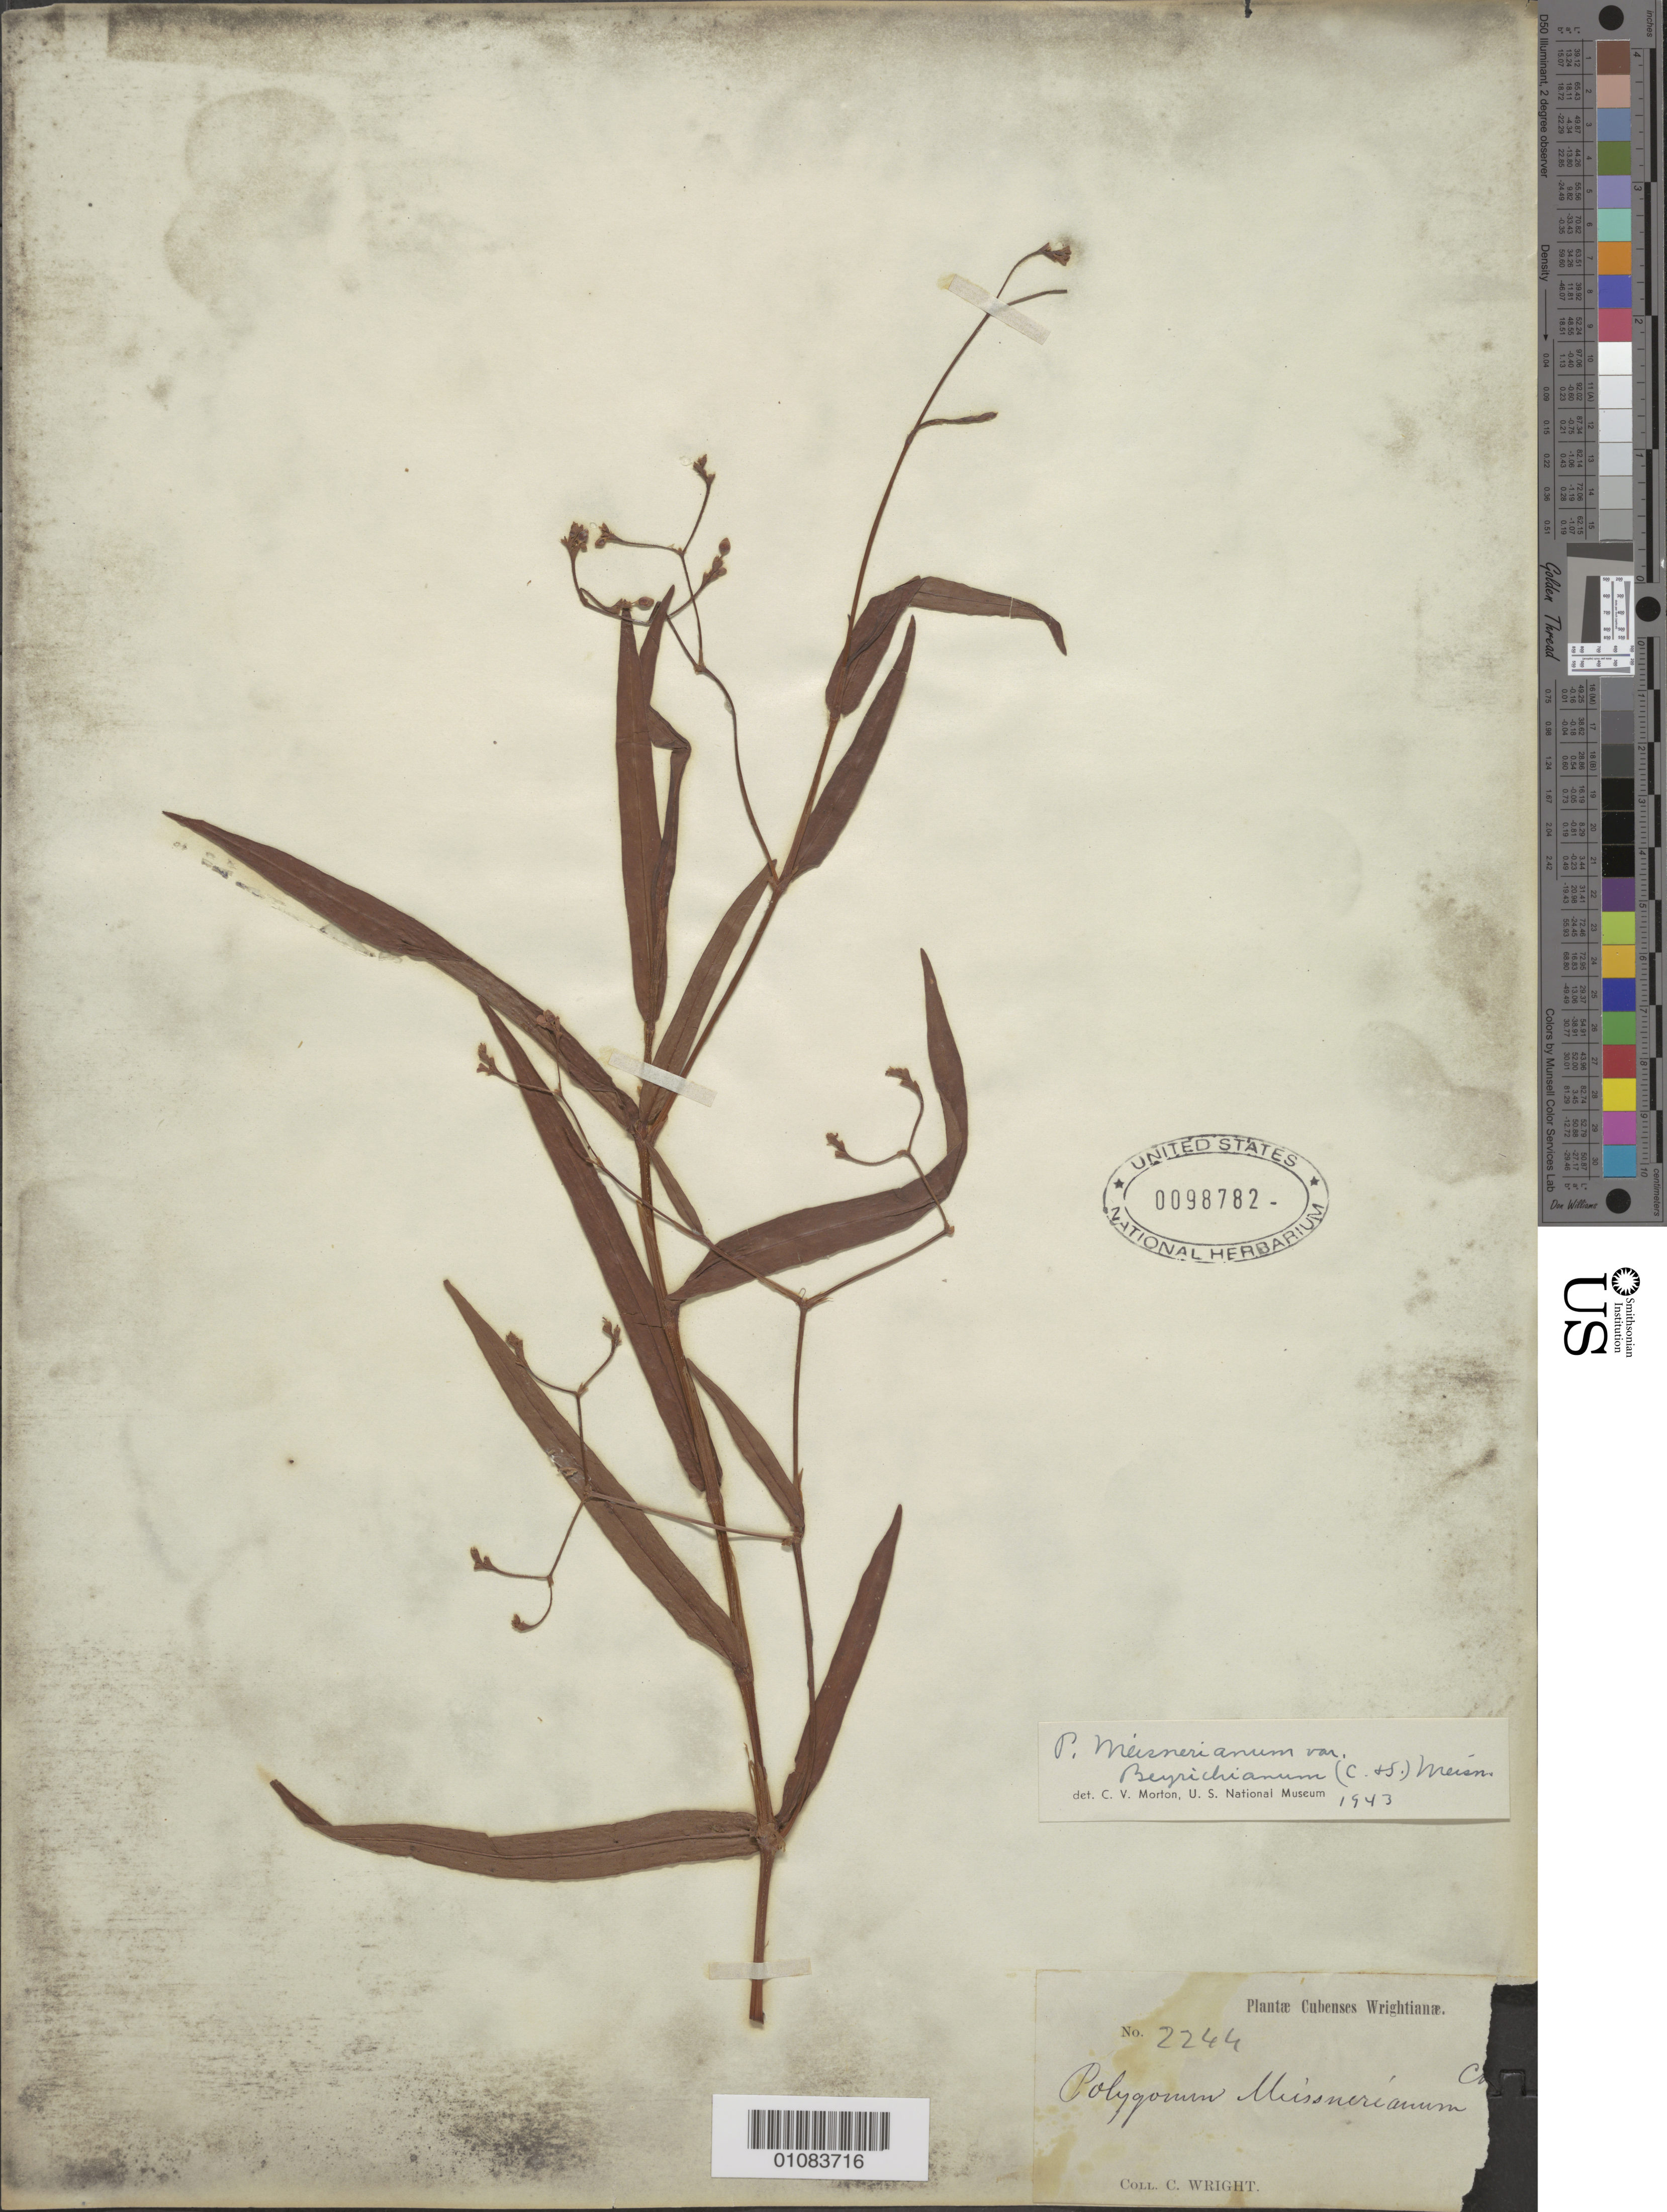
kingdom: Plantae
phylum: Tracheophyta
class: Magnoliopsida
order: Caryophyllales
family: Polygonaceae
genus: Polygonum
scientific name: Polygonum meisnerianum var. beyrichianum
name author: (Cham. & Schltdl.) Meisn.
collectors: C. Wright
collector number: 2244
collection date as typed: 1800 to 1899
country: Cuba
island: Cuba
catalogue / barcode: US 98782